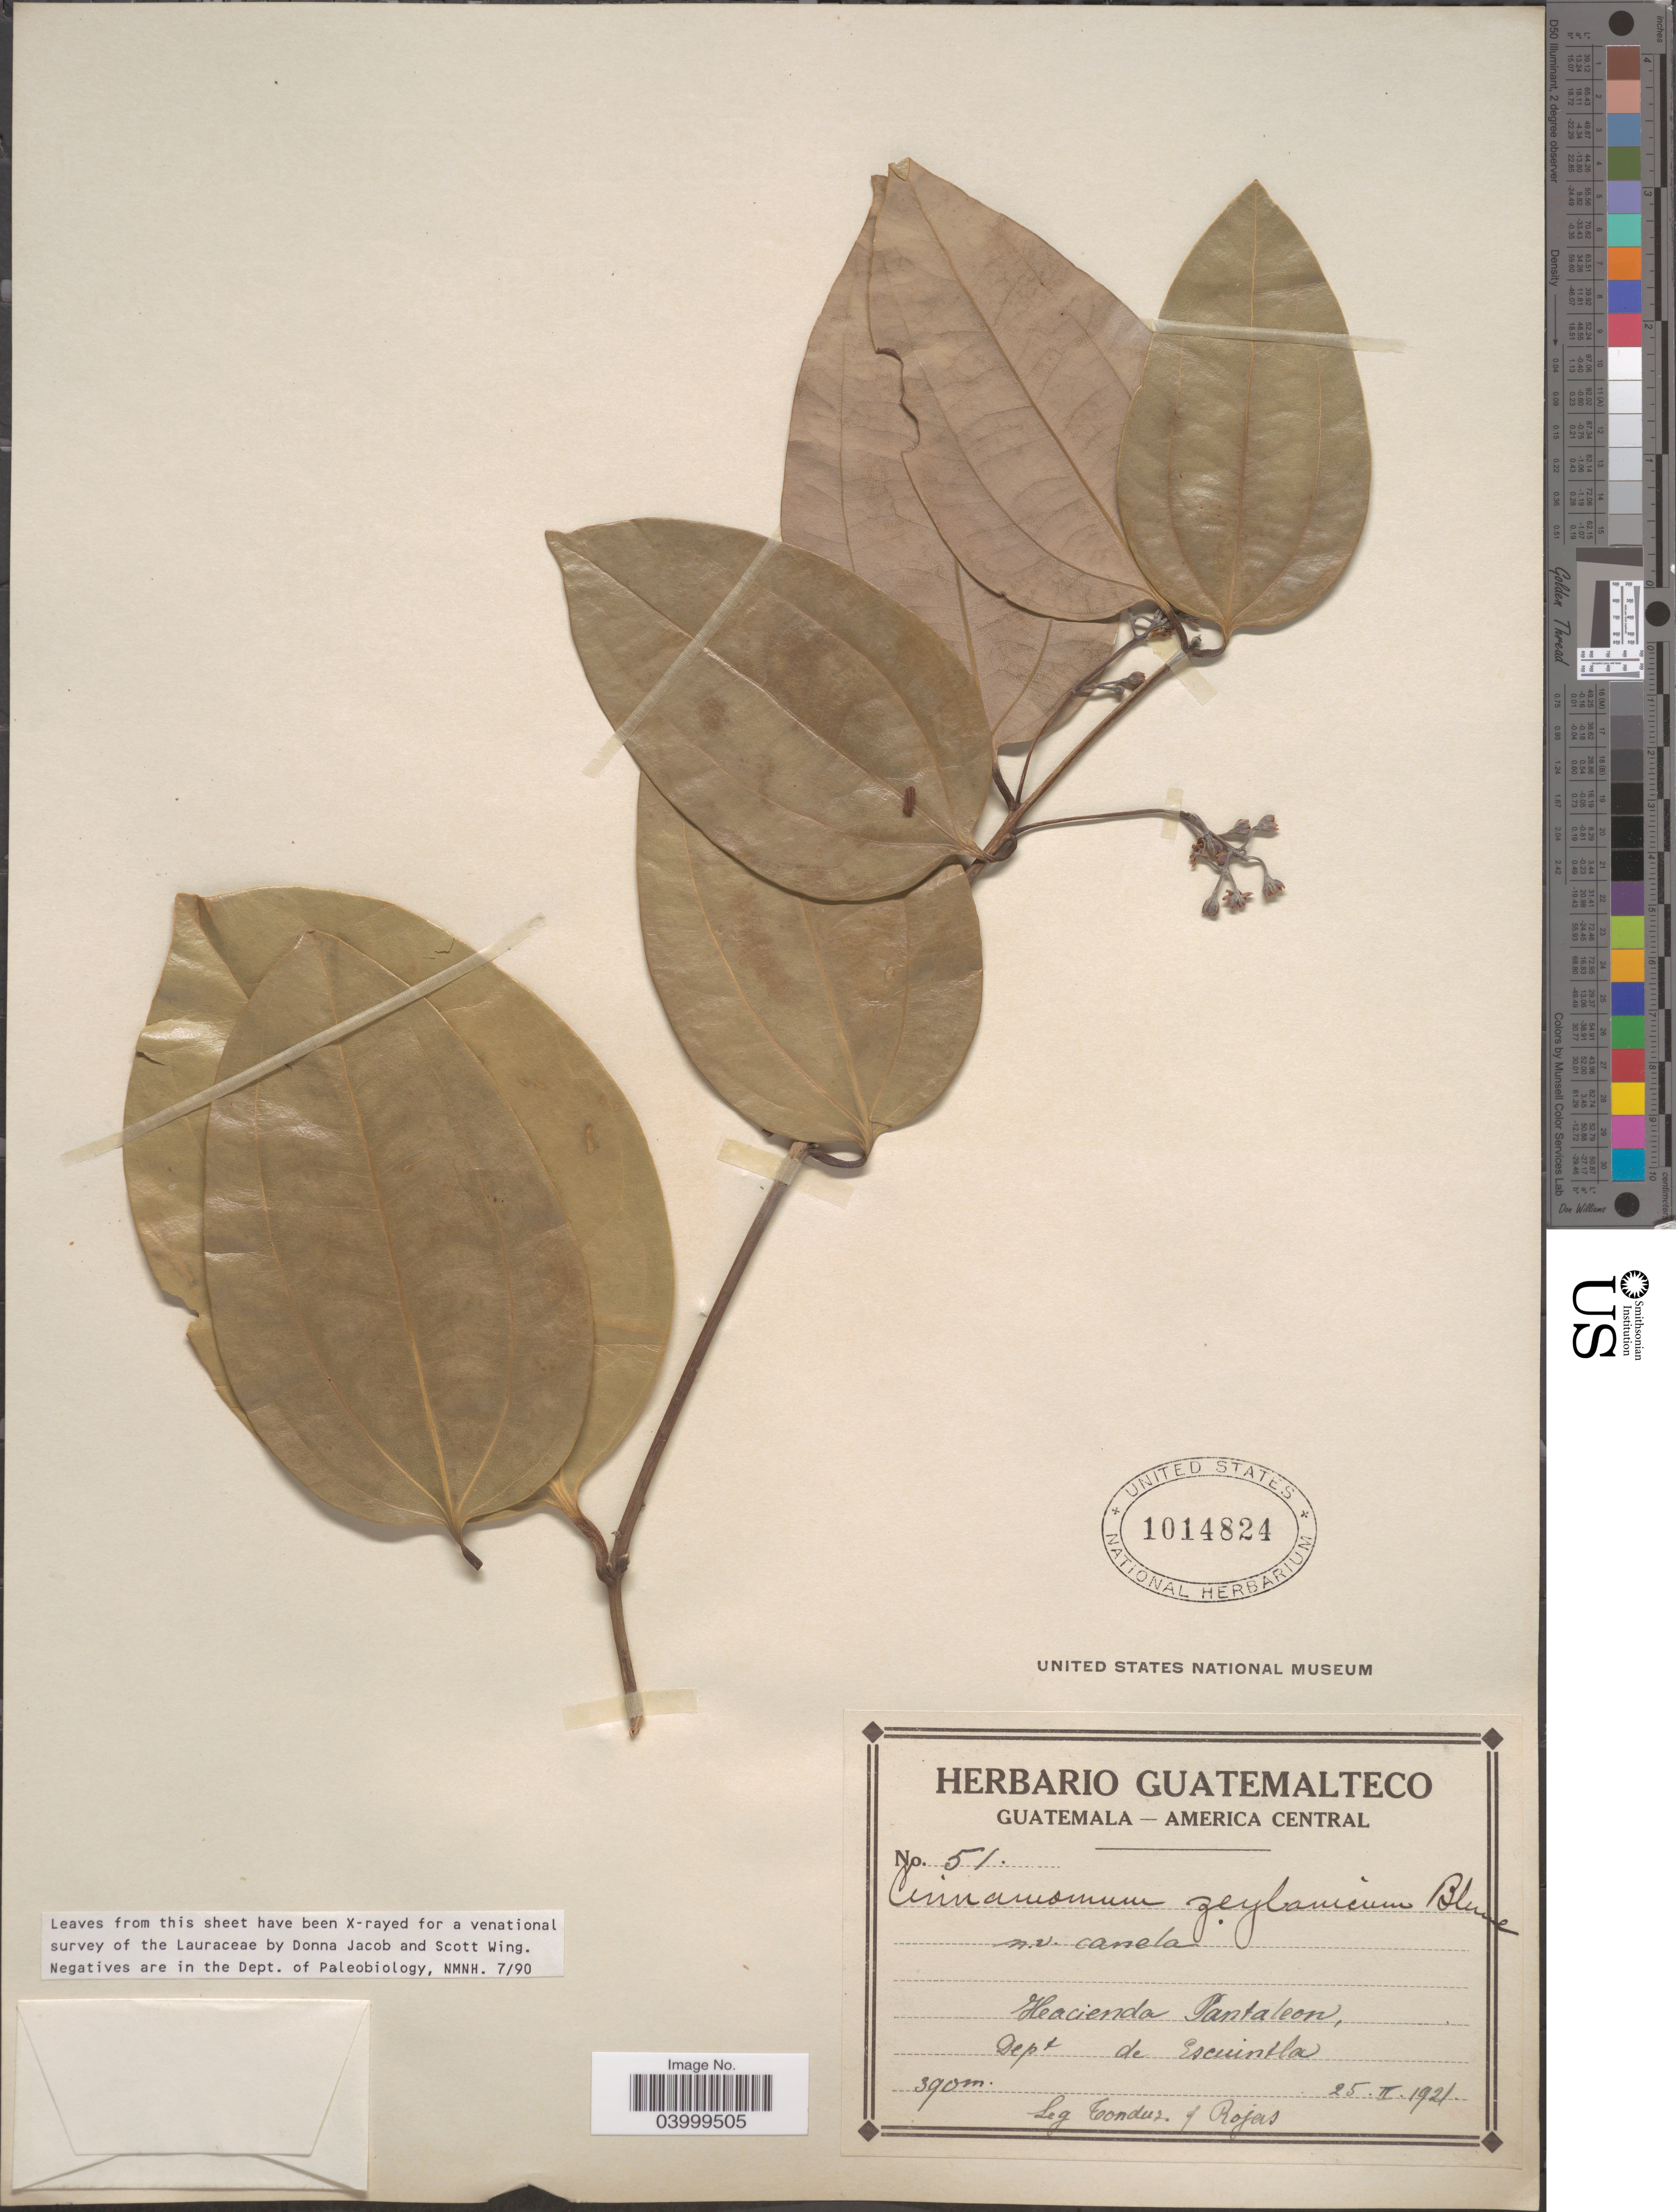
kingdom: Plantae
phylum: Tracheophyta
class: Magnoliopsida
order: Laurales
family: Lauraceae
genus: Cinnamomum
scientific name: Cinnamomum zeylanicum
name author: Blume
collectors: Rojas, --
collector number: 51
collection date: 1921-02-25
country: Guatemala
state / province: Escuintla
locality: Hacienda Pantaleon, Dept. de Escuintla.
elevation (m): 390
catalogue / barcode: US 1014824